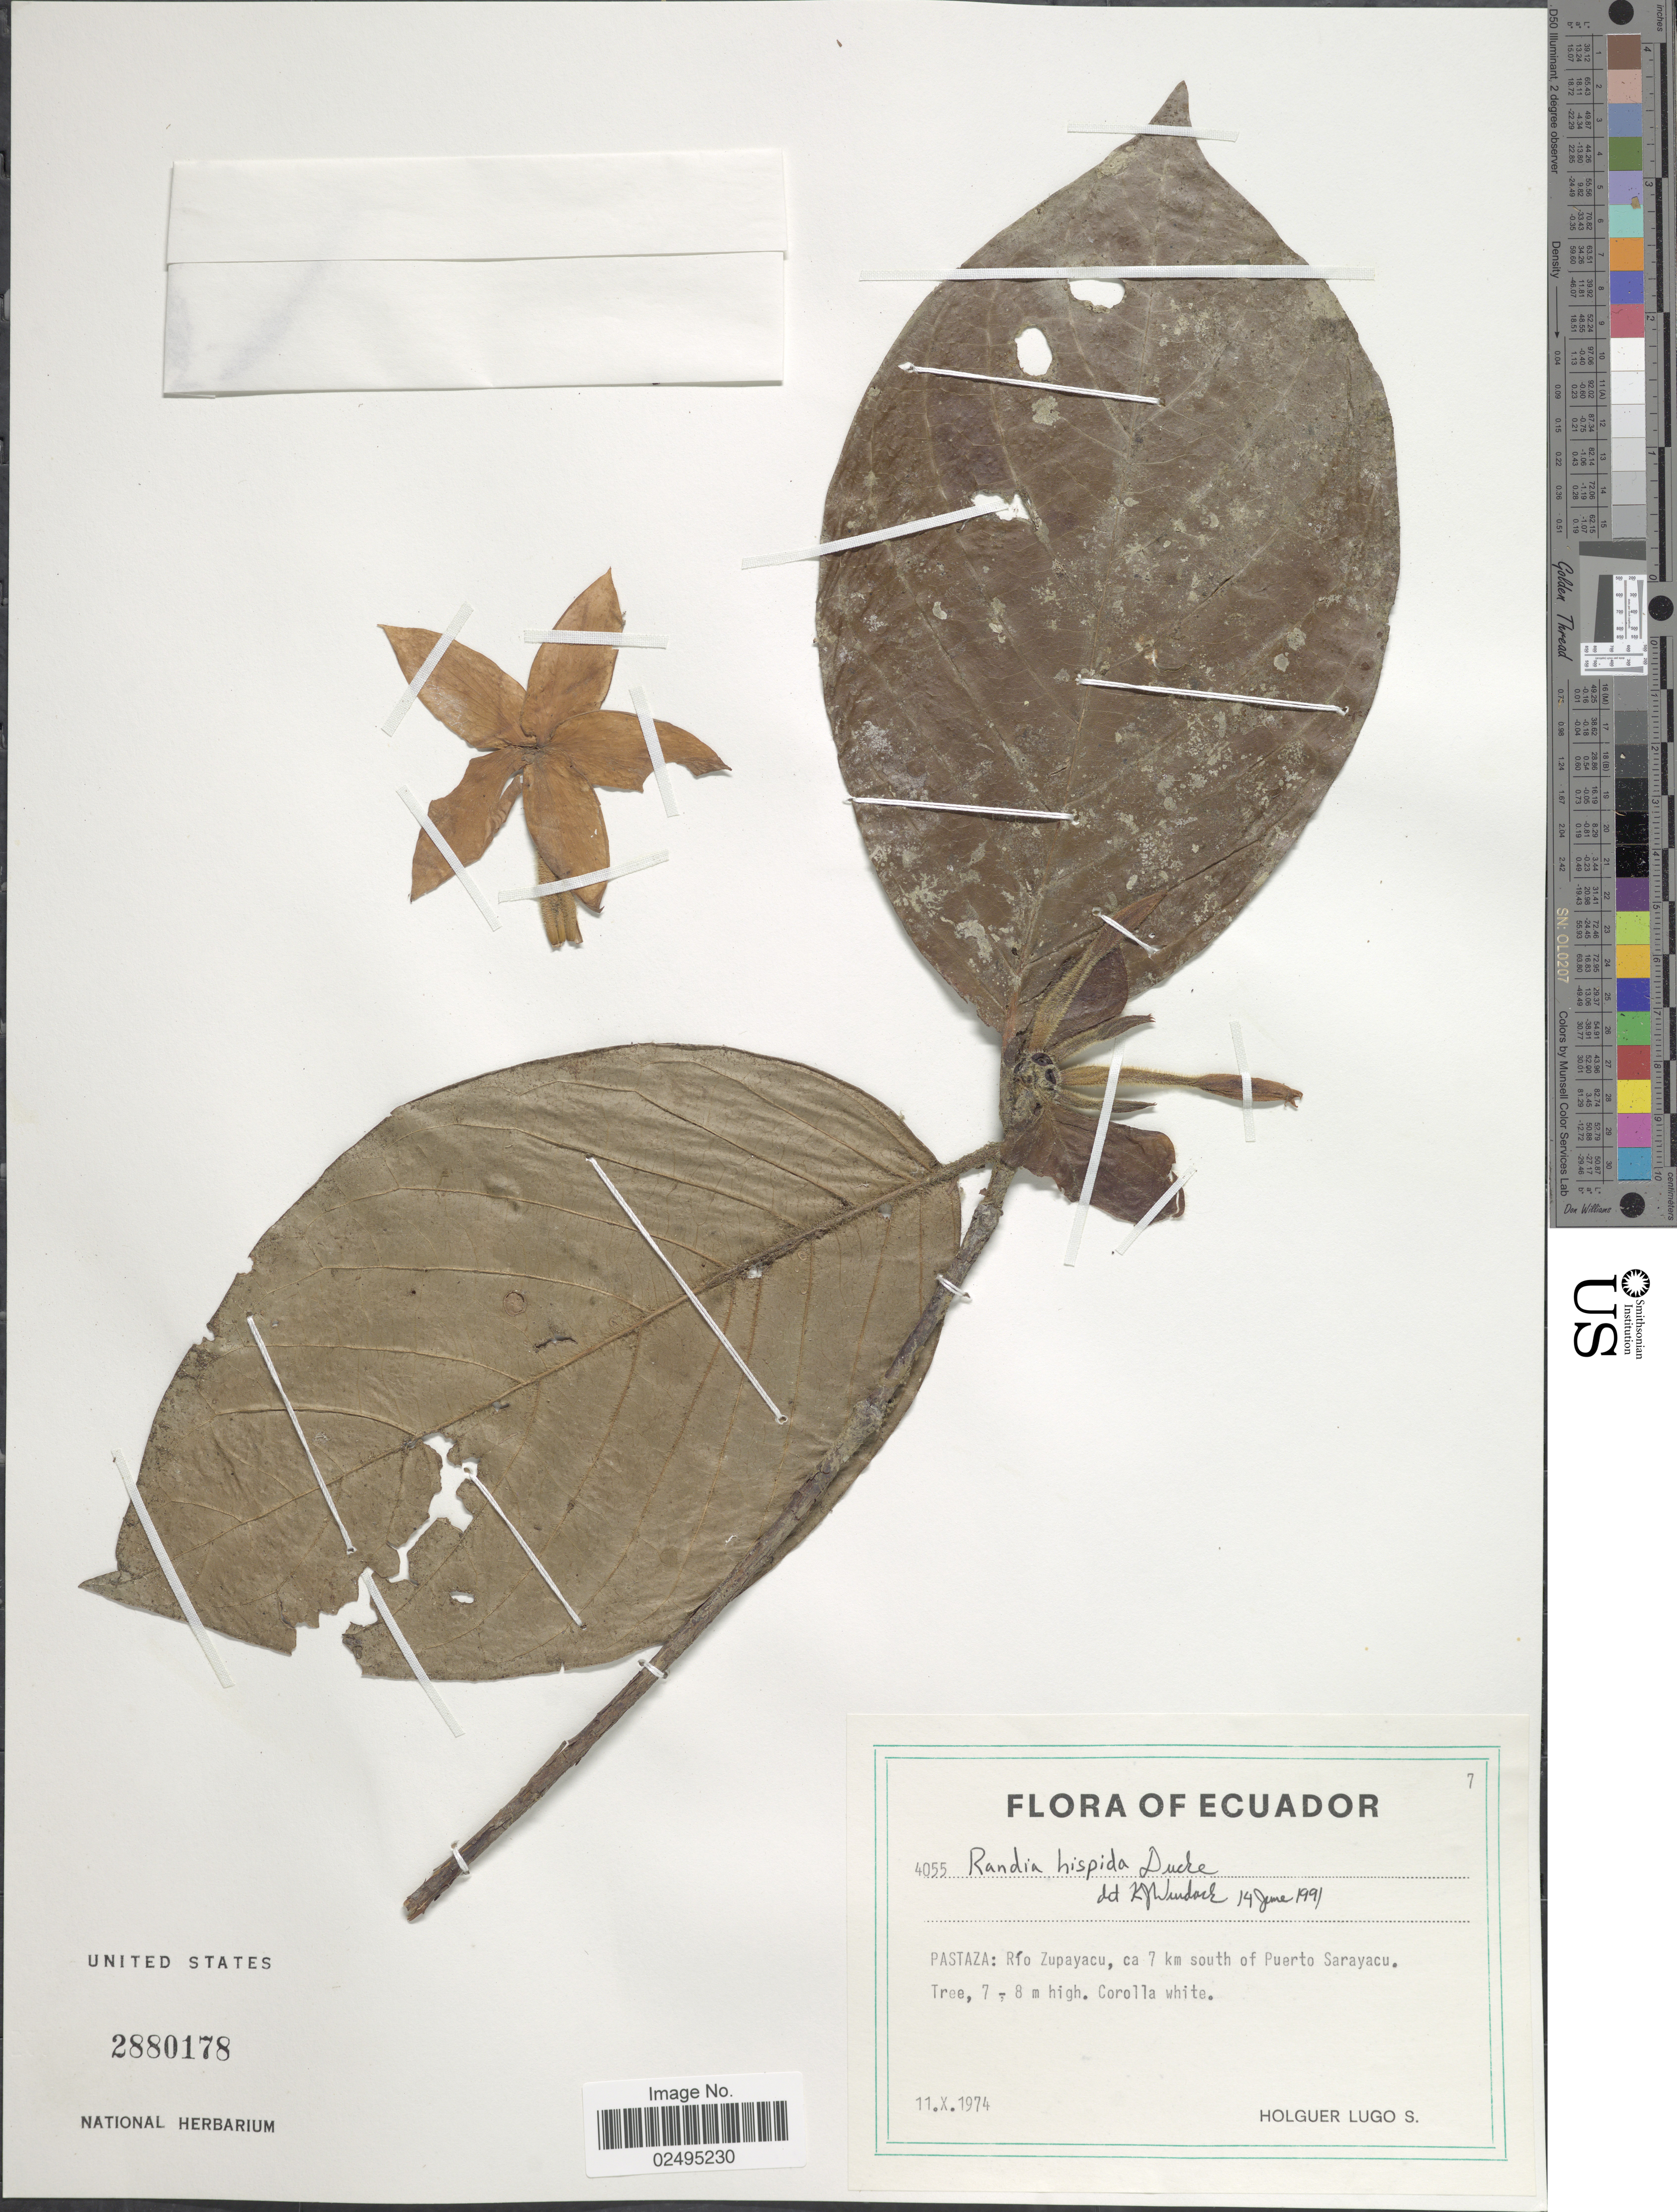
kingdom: Plantae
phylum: Tracheophyta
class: Magnoliopsida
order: Gentianales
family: Rubiaceae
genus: Randia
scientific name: Randia hispida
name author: Ducke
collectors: H. Lugo S.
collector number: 4055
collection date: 1974-10-11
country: Ecuador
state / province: Pastaza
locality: Pastaza: Rio Zupayacu, 7 km south of Puerto Sarayacu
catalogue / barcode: US 2880178